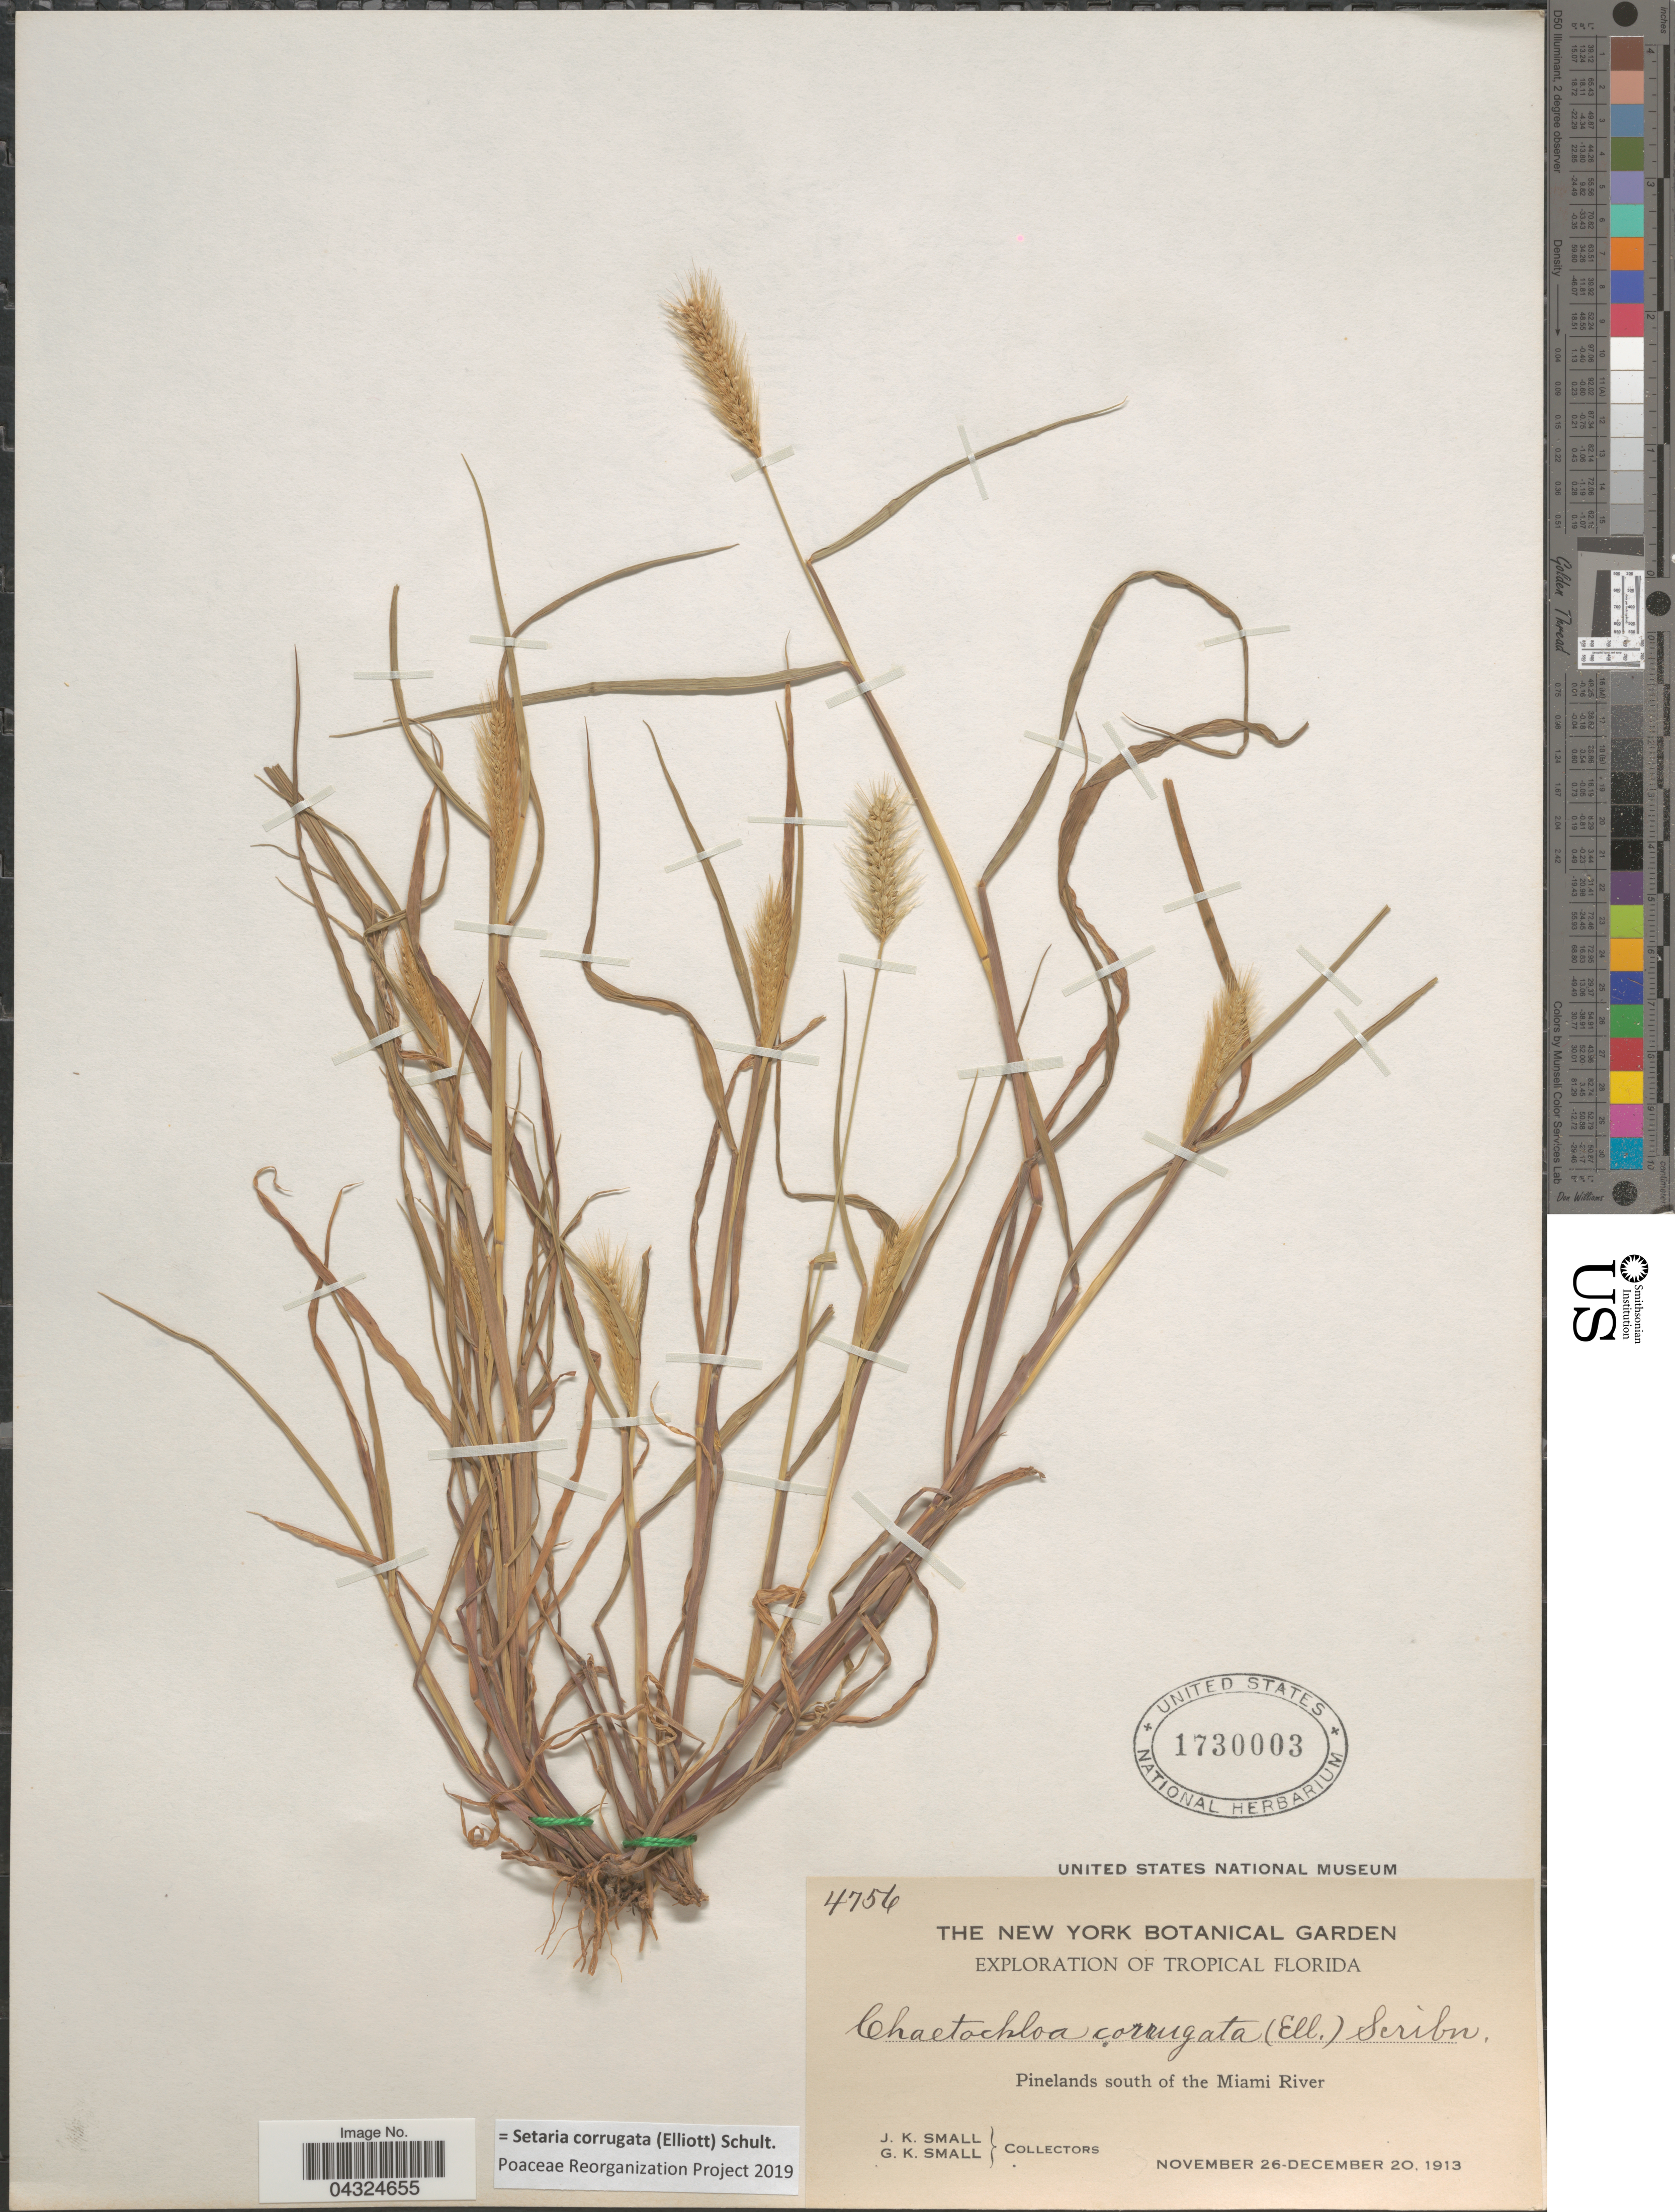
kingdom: Plantae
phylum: Tracheophyta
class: Liliopsida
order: Poales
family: Poaceae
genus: Setaria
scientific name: Setaria corrugata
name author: (Elliott) Schult.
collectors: J. K. Small & G. K. Small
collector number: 4756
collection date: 1913-11-26/1913-12-20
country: United States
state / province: Florida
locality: Exploration of Tropical Florida. Pinelands south of the Miami River.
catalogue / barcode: US 1730003